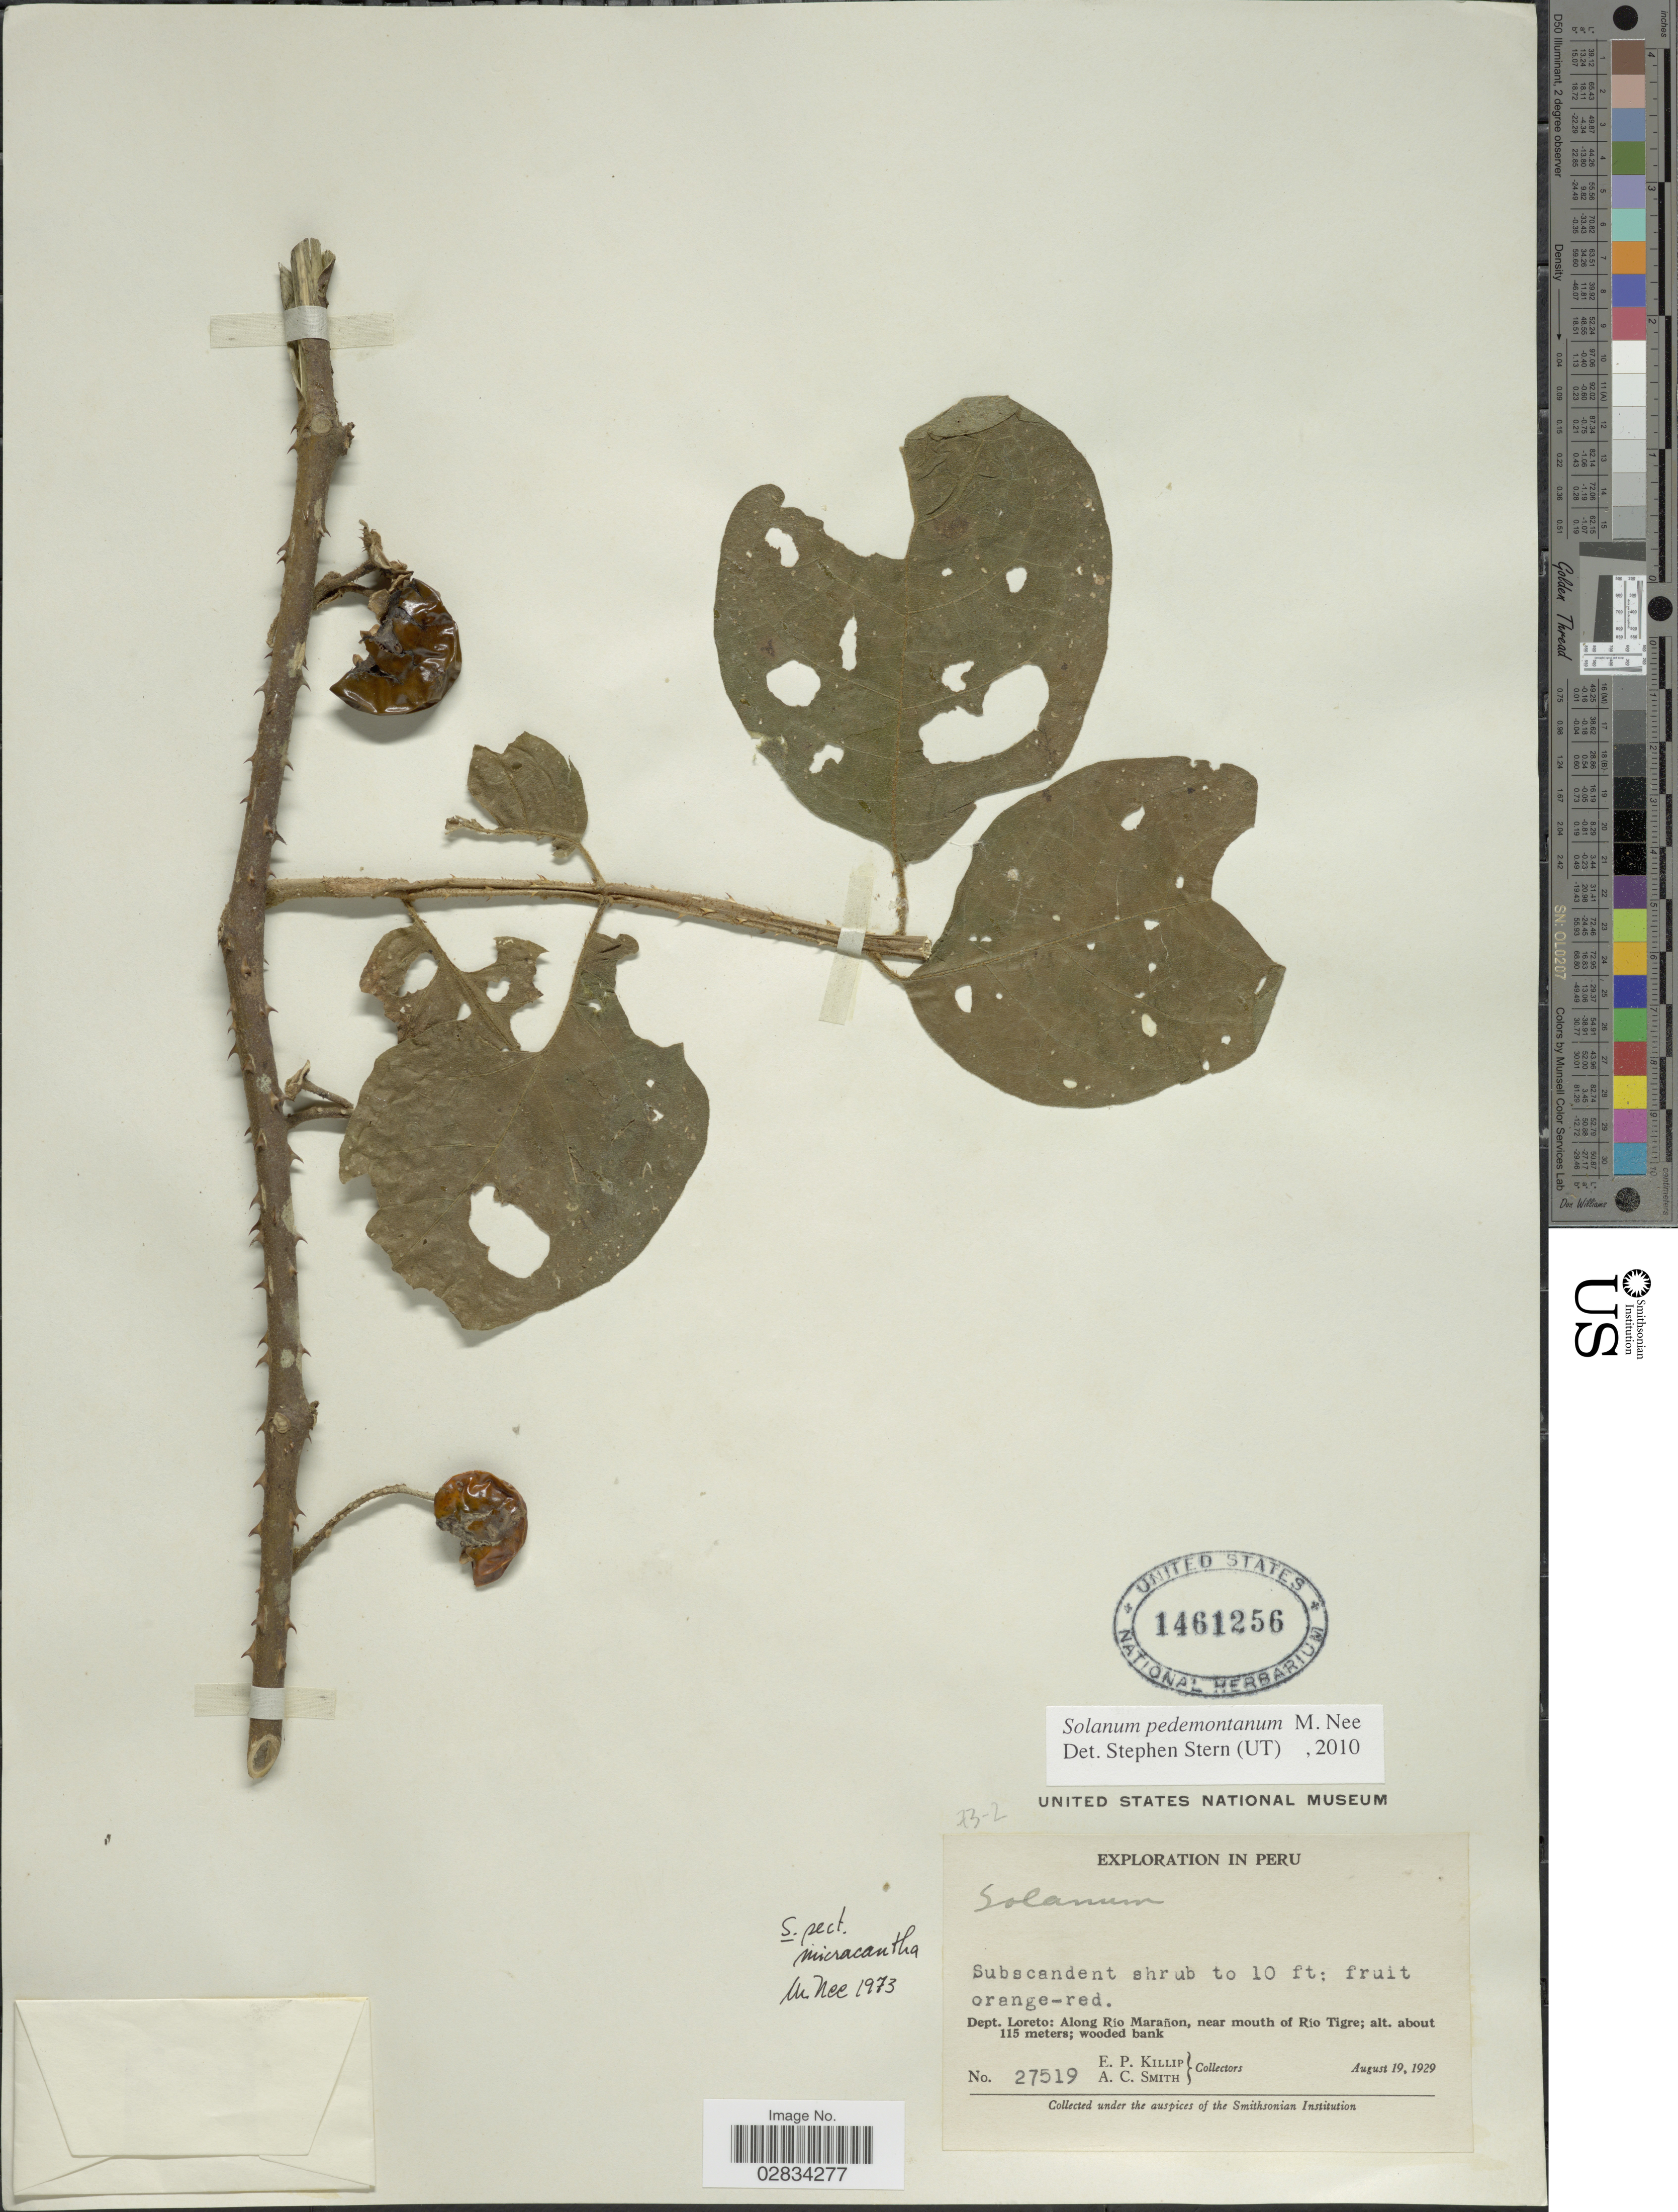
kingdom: Plantae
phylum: Tracheophyta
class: Magnoliopsida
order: Solanales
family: Solanaceae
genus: Solanum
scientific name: Solanum pedemontanum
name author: M. Nee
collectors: E. P. Killip & A. C. Smith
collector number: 27519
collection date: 1929-08-19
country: Peru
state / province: Loreto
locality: Dept. Loreto: Along Río Marañon, near mouth of Río Tigre.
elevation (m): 115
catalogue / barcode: US 1461256